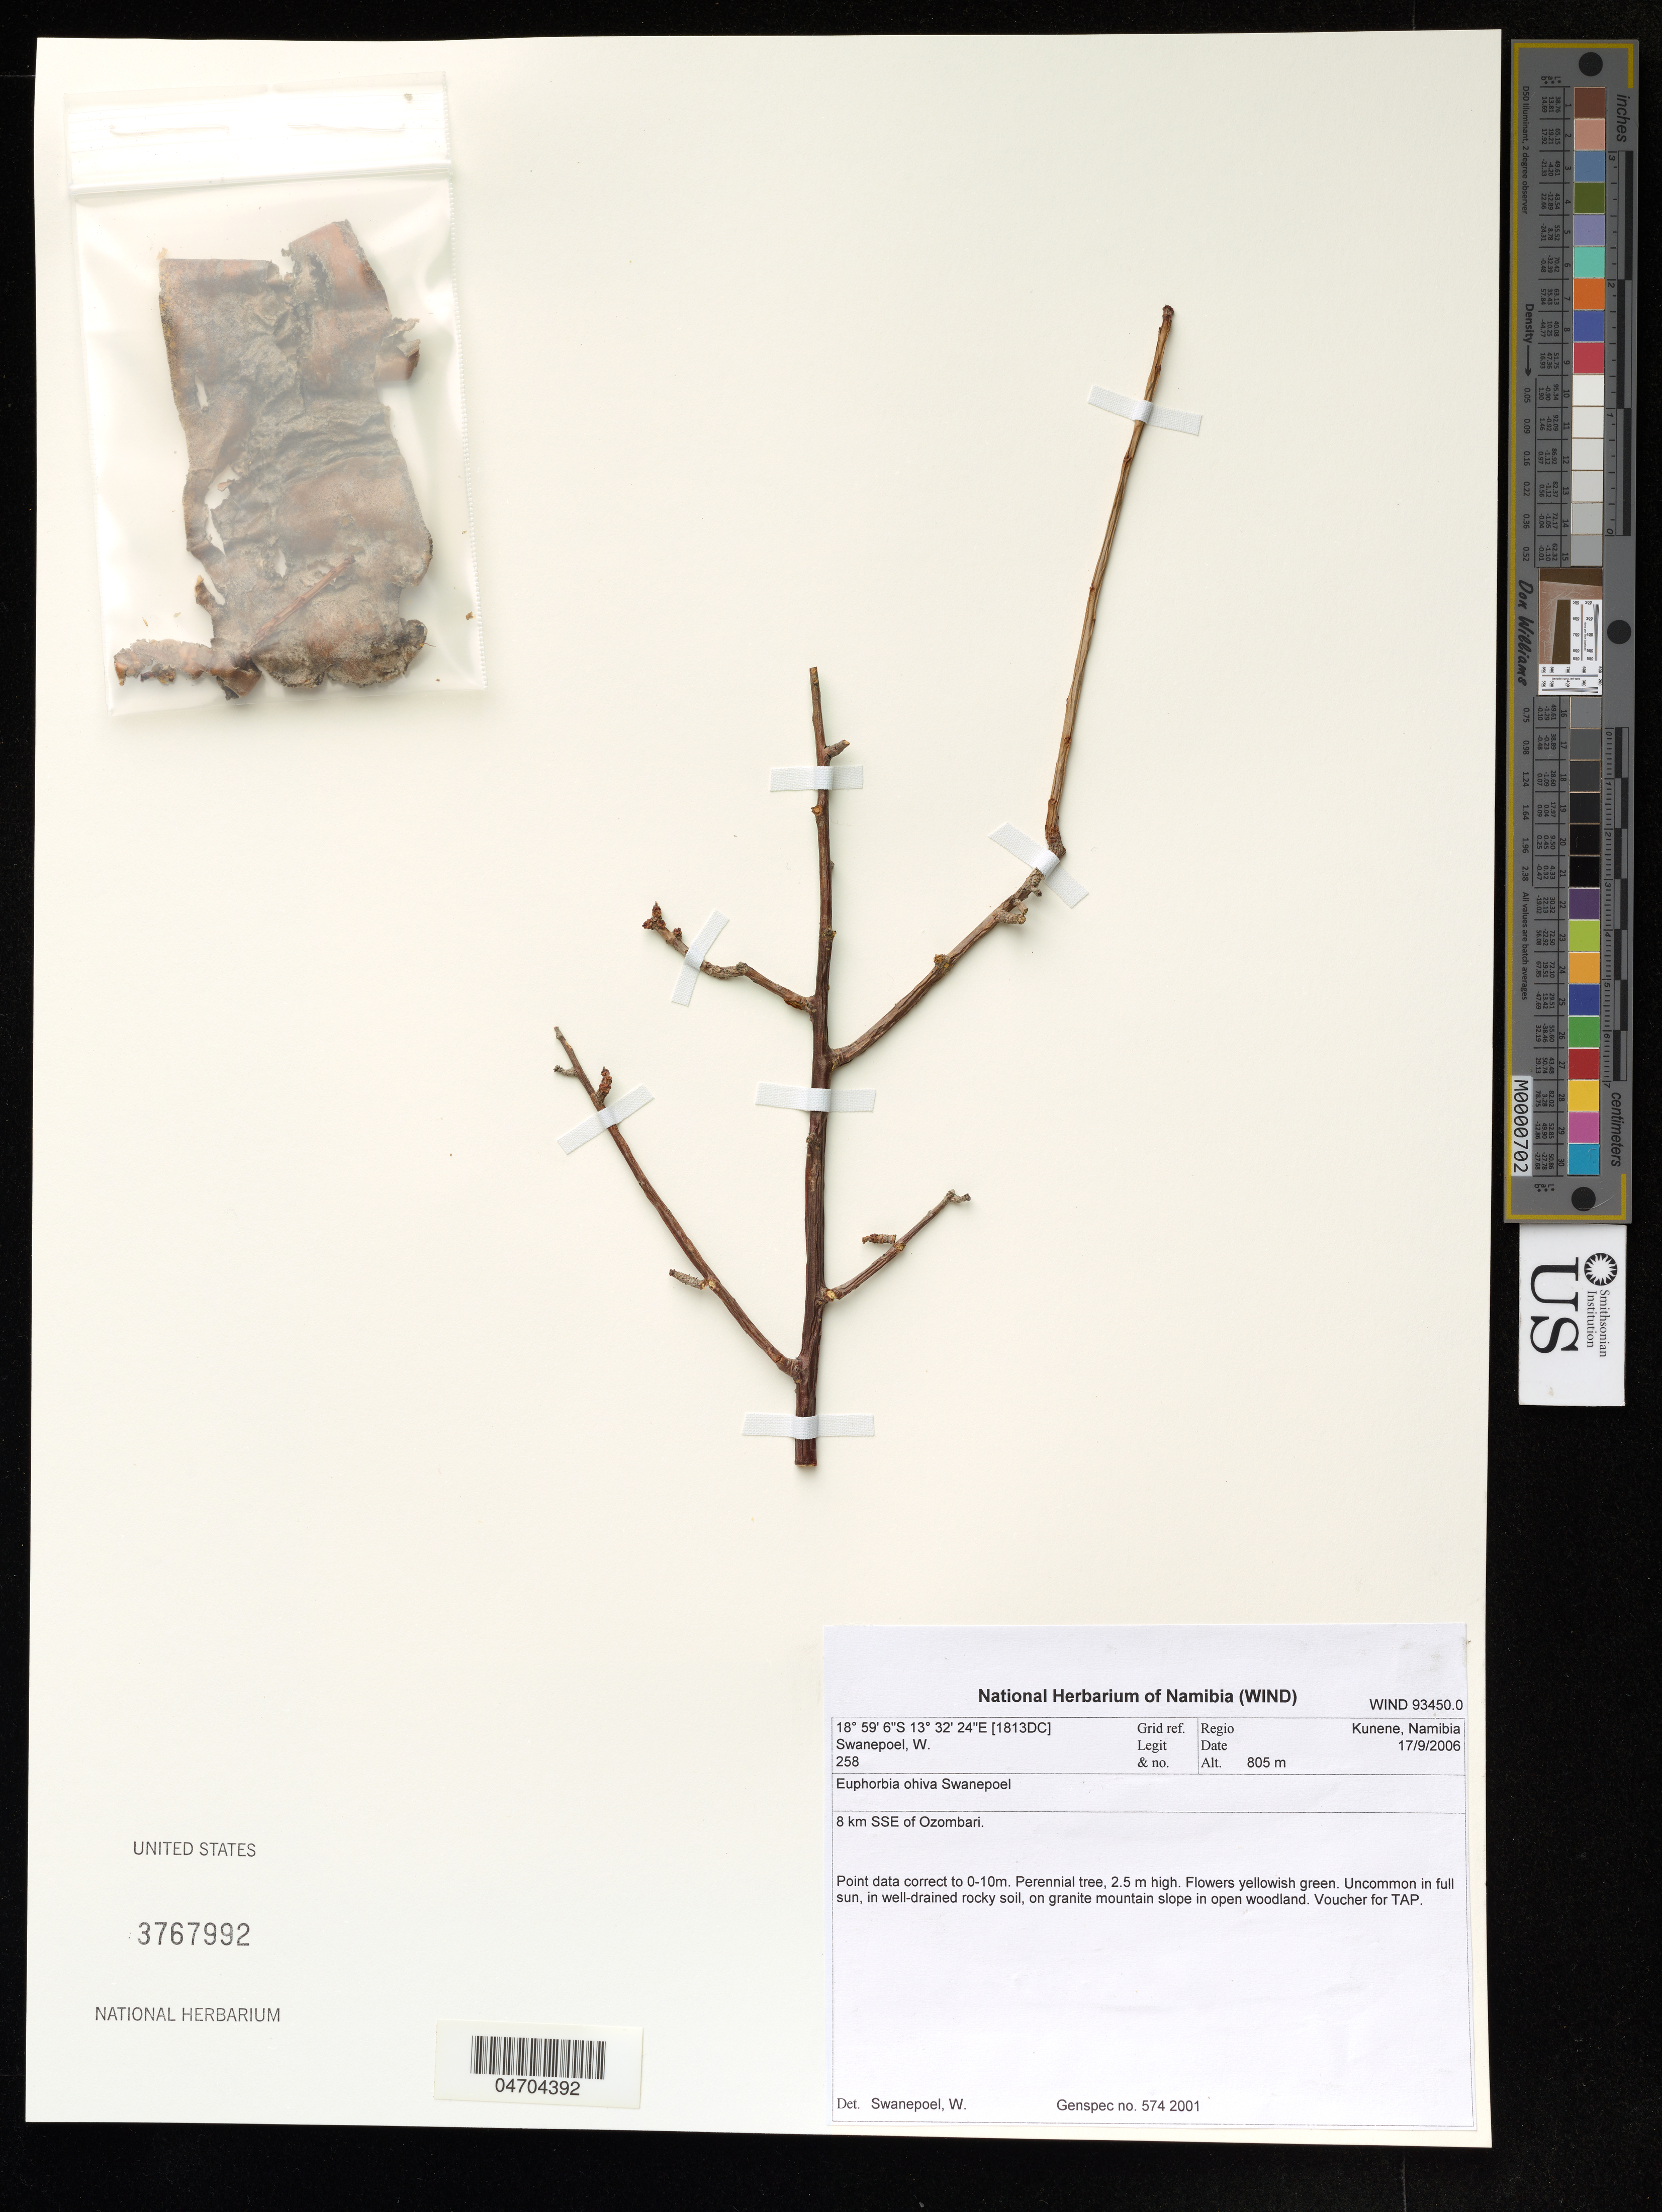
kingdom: Plantae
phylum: Tracheophyta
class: Magnoliopsida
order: Malpighiales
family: Euphorbiaceae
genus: Euphorbia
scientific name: Euphorbia ohiva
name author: Swanepoel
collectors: W. Swanepoel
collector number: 258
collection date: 2006-09-17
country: Namibia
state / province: Kunene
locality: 8 km SSE of Ozombari.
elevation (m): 805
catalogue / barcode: US 3767992